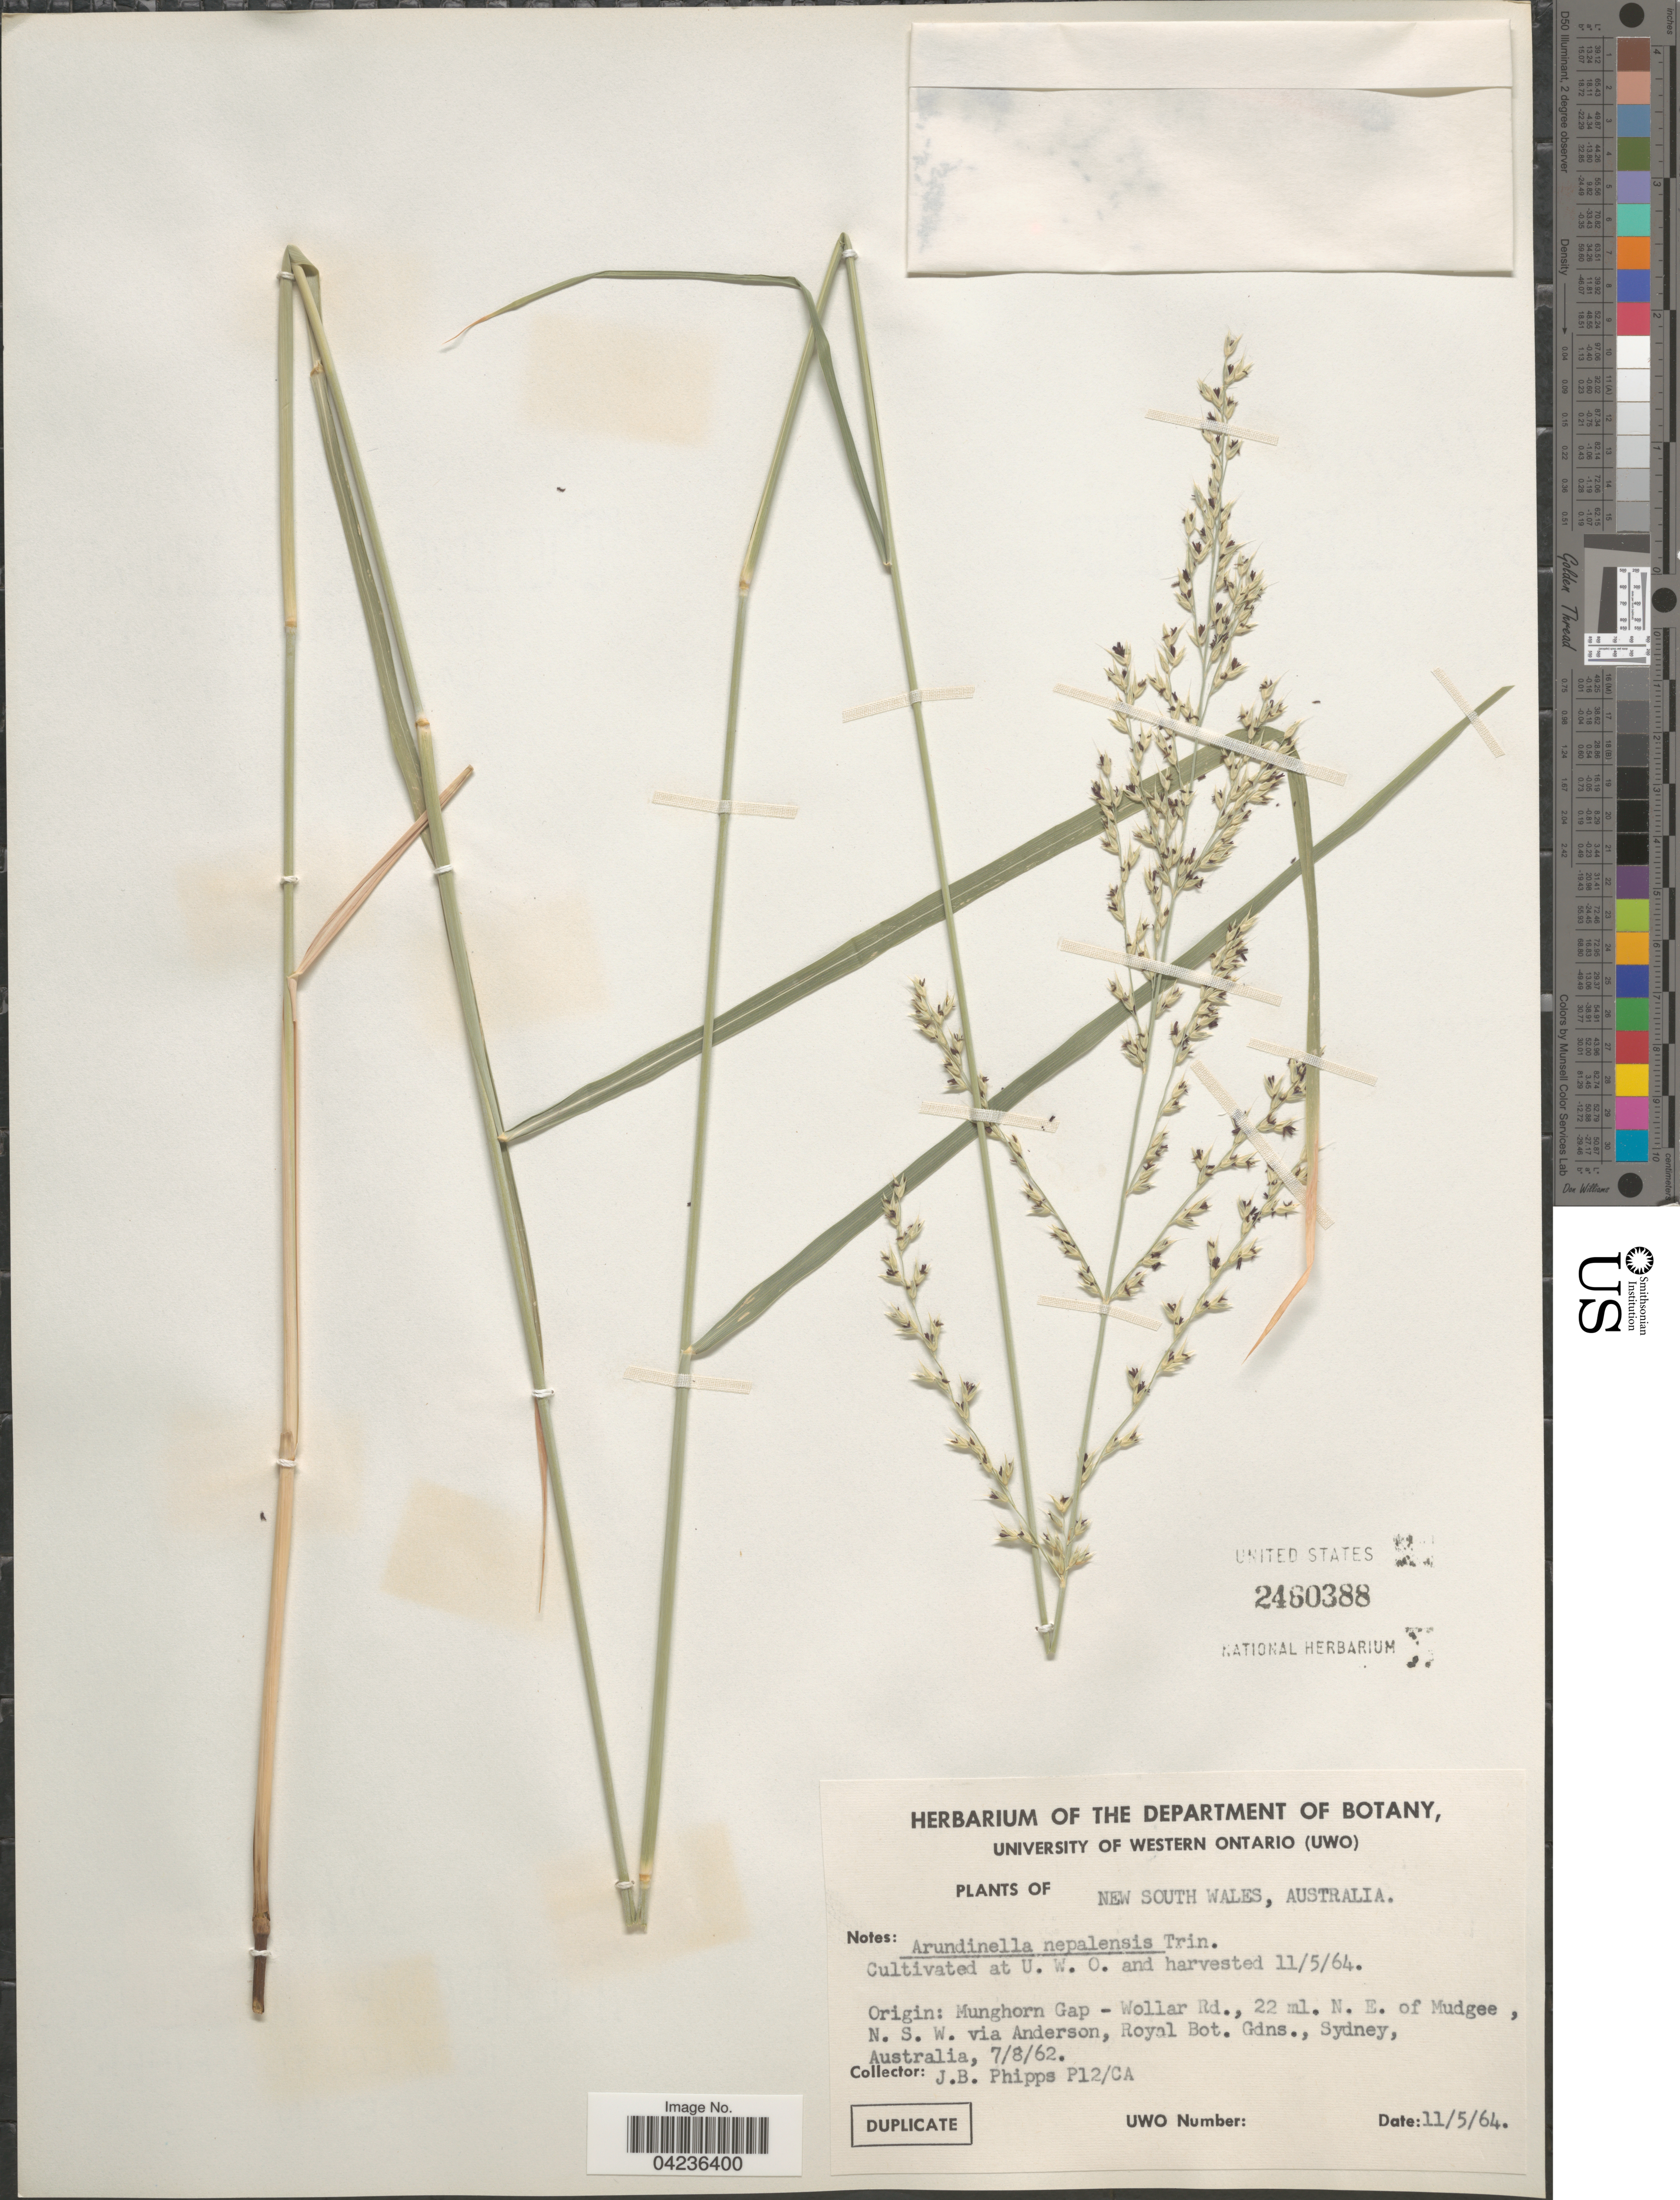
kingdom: Plantae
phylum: Tracheophyta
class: Liliopsida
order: Poales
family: Poaceae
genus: Arundinella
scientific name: Arundinella nepalensis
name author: Trin.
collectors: J. Phipps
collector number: P12/CA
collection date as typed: Transcribed d/m/y: 11/5/64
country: Canada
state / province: Ontario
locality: At U. W. O. and harvested 11/5/64.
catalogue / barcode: US 2460388